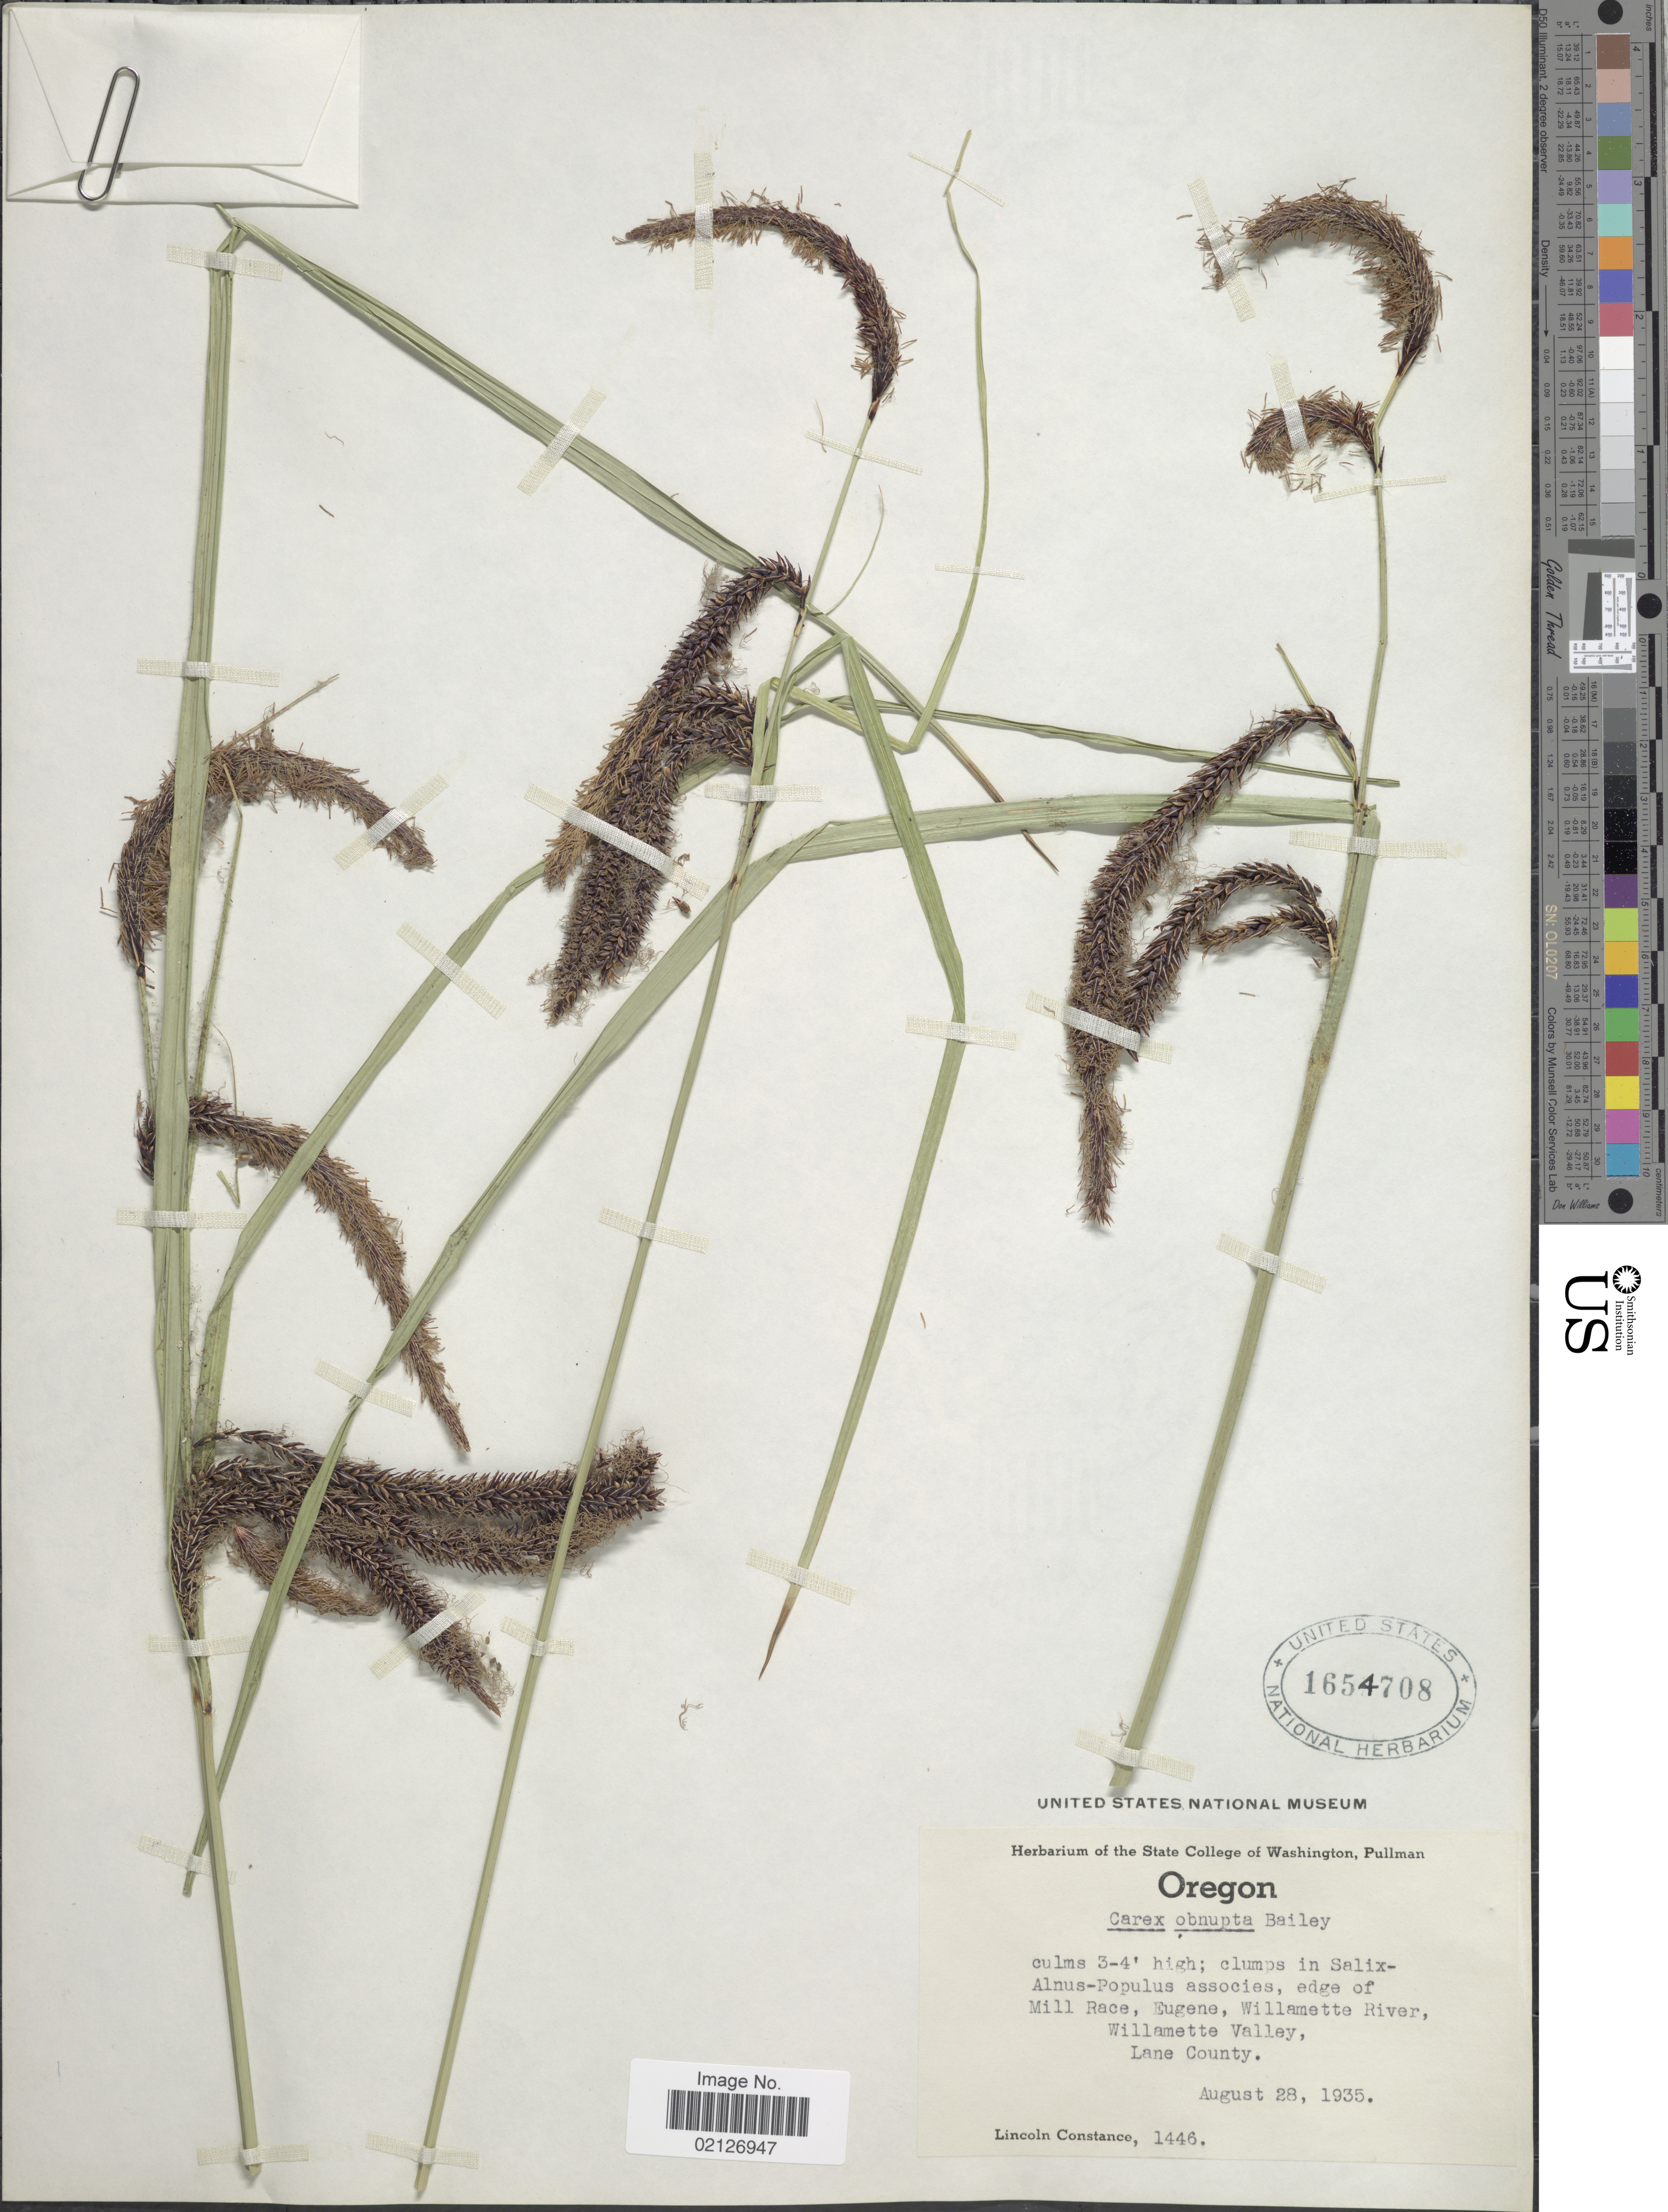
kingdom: Plantae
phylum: Tracheophyta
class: Liliopsida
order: Poales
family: Cyperaceae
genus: Carex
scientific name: Carex obnupta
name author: L.H. Bailey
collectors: L. Constance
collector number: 1446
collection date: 1935-08-28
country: United States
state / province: Oregon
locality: Edge of Mill Race, Eugene, Willamette River, Willamette Valley, Lane County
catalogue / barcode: US 1654708